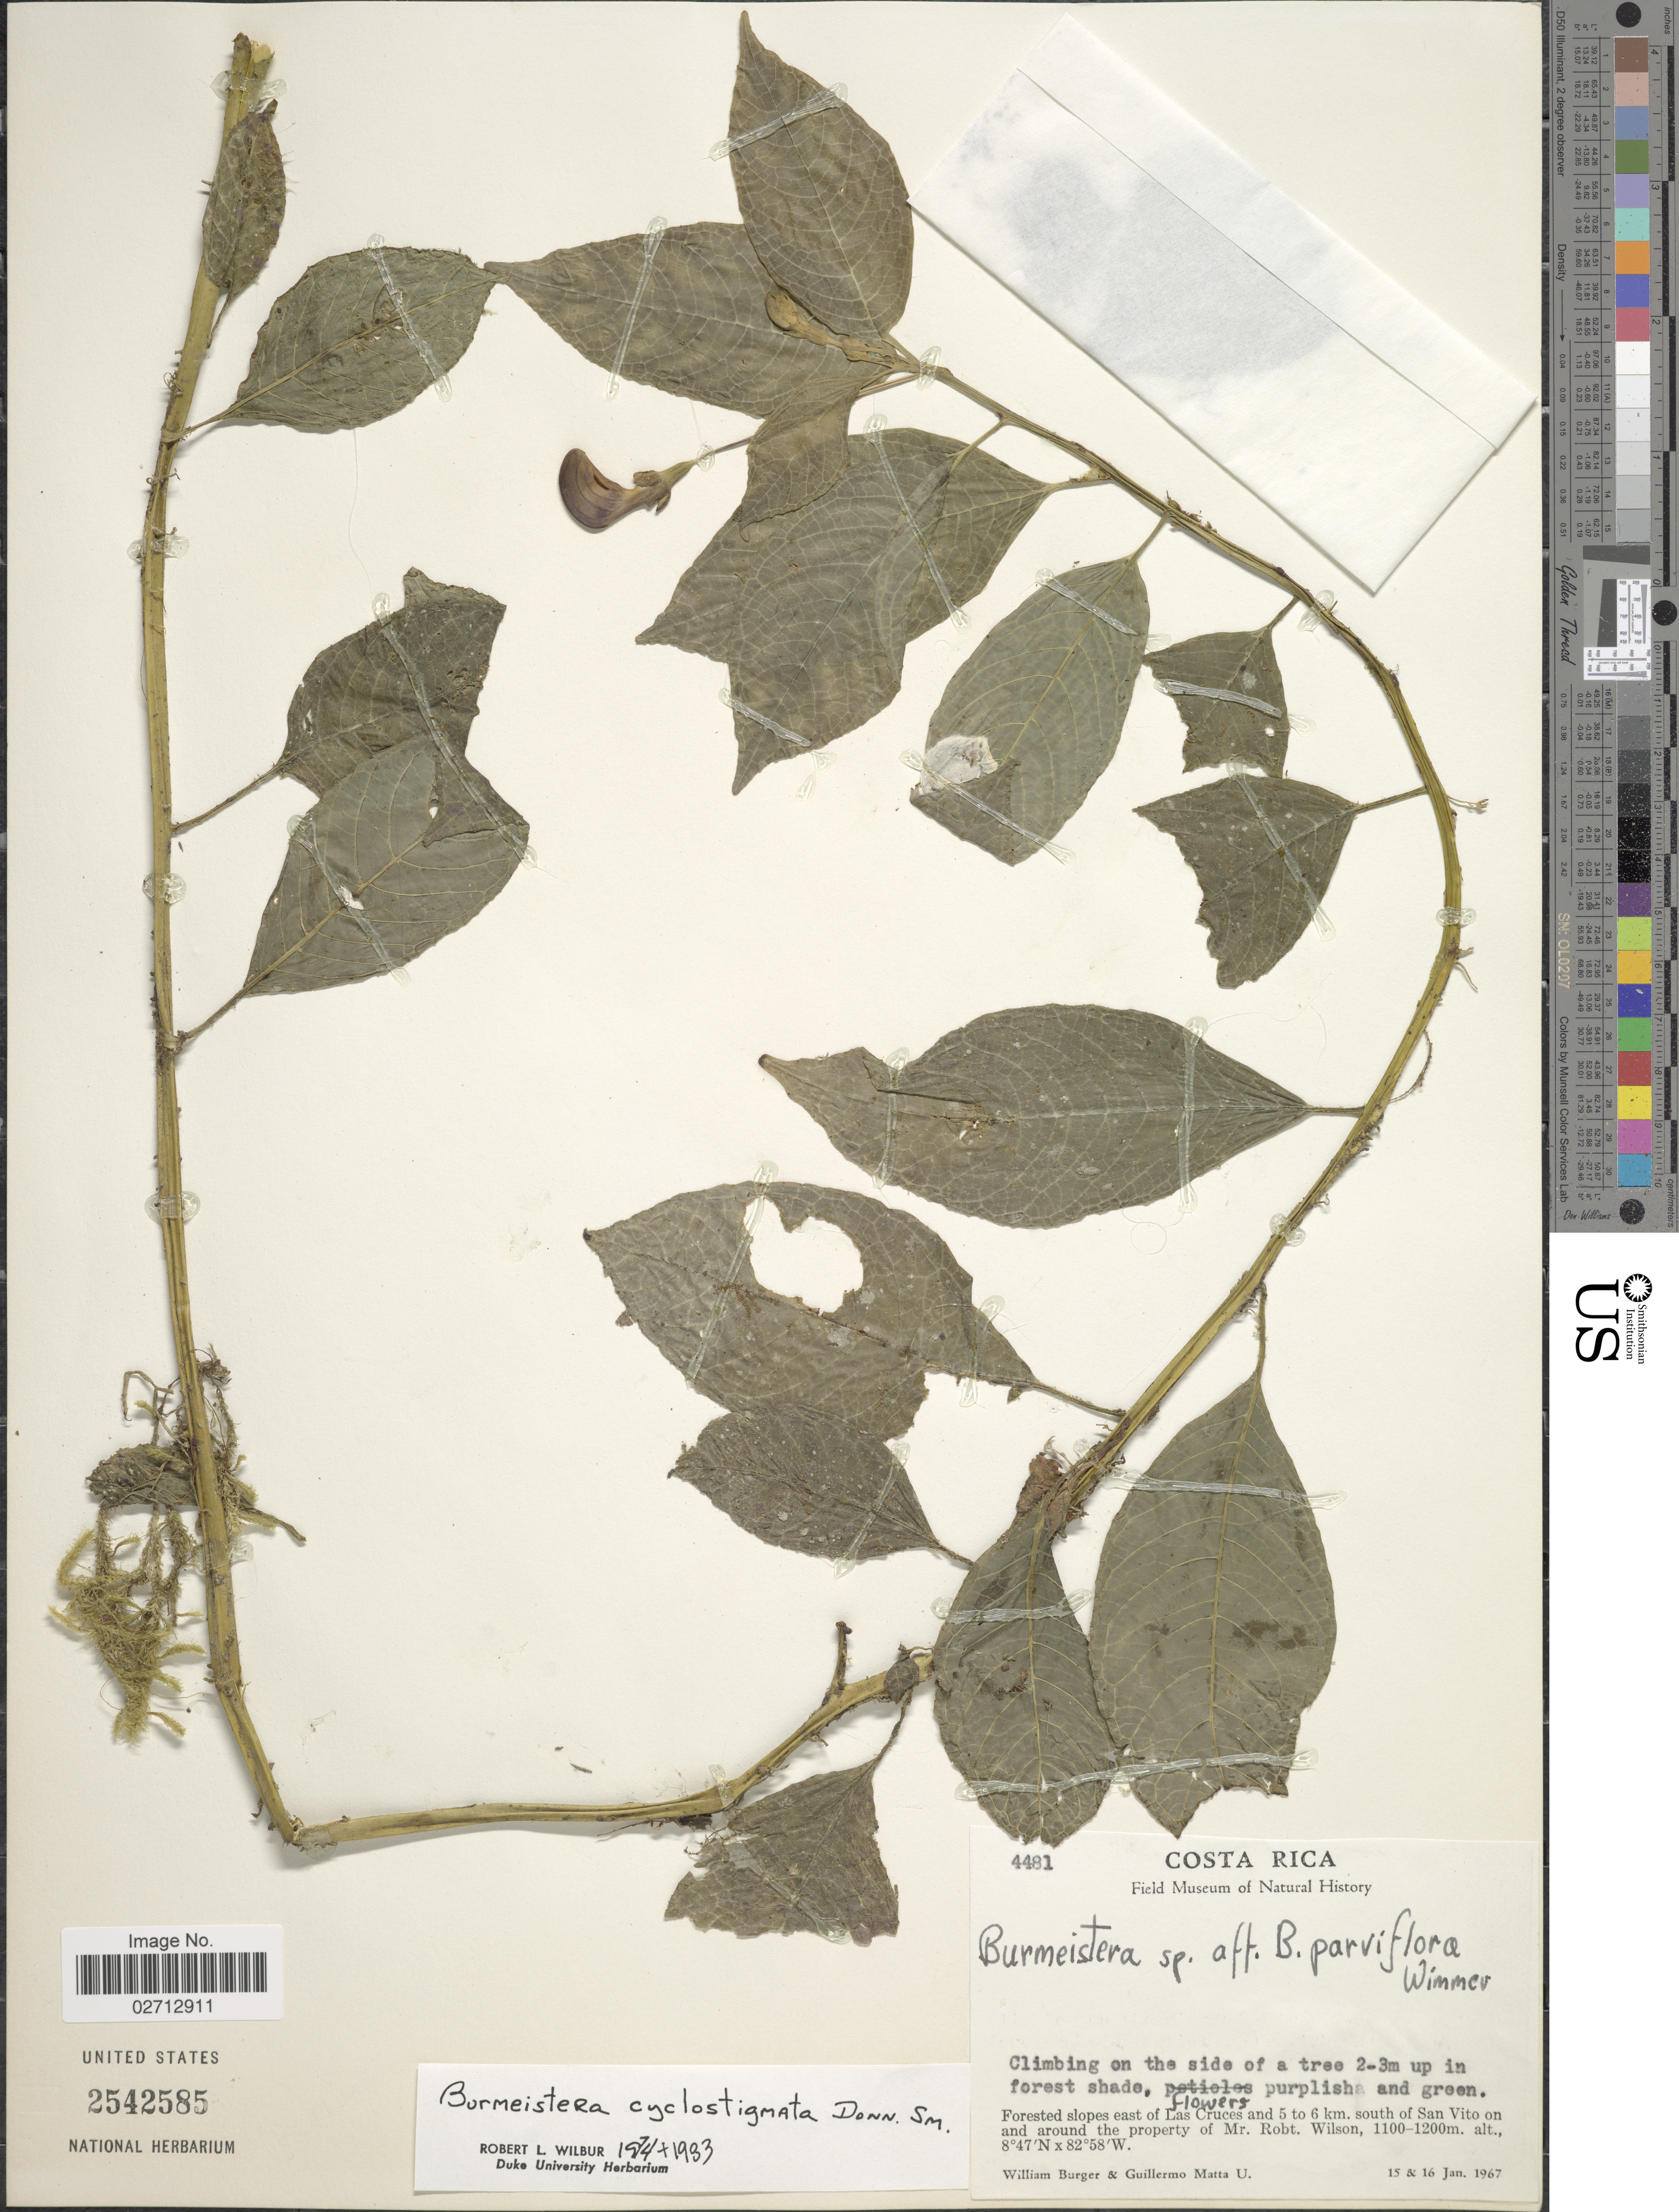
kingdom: Plantae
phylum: Tracheophyta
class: Magnoliopsida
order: Asterales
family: Campanulaceae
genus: Burmeistera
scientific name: Burmeistera cyclostigmata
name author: Donn. Sm.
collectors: W. Burger & G. Matta U.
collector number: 4481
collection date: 1967-01-15/1967-01-16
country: Costa Rica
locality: East of Las Cruces and 5 to 6 km. south of San Vito on and around the property of Mr. Robt. Wilson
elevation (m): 1100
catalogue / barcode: US 2542585